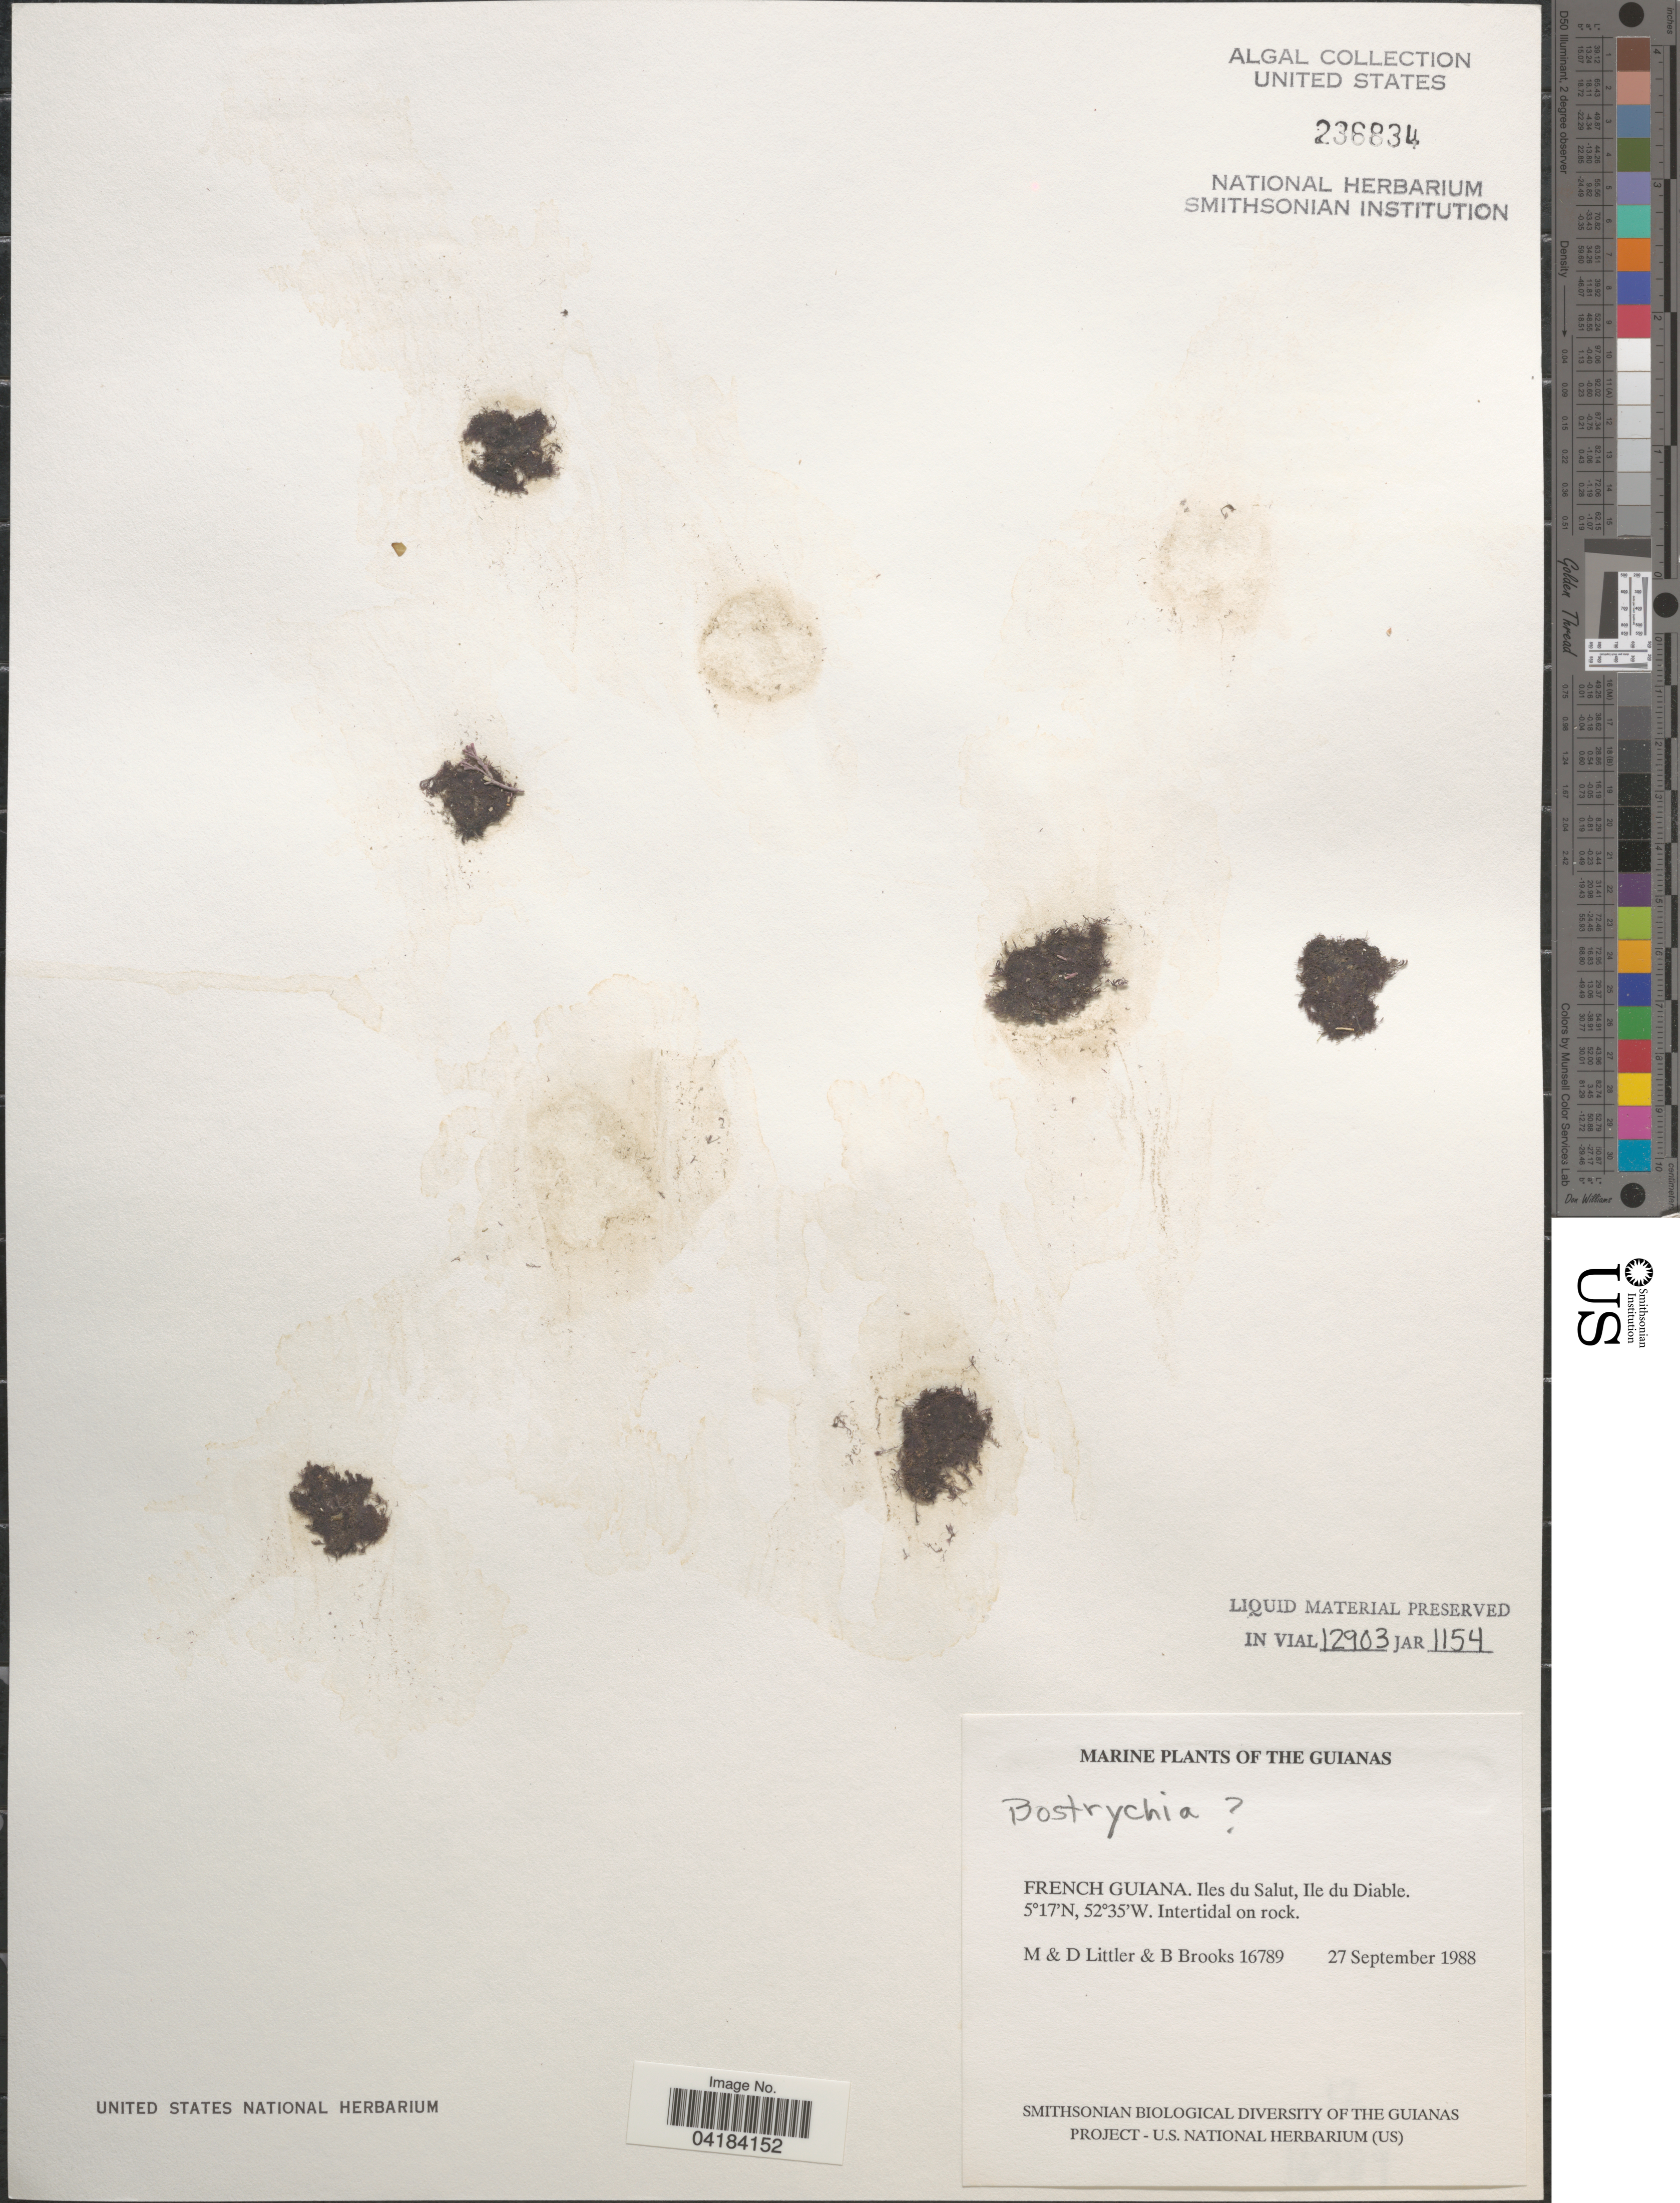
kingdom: Plantae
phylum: Rhodophyta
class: Florideophyceae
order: Ceramiales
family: Rhodomelaceae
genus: Bostrychia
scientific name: Bostrychia sp.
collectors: M. Littler, D. S. Littler & B. Brooks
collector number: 16789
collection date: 1988-09-27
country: French Guiana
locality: The Guianas. Iles du Salut, Ile du Diable.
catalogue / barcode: US 236834